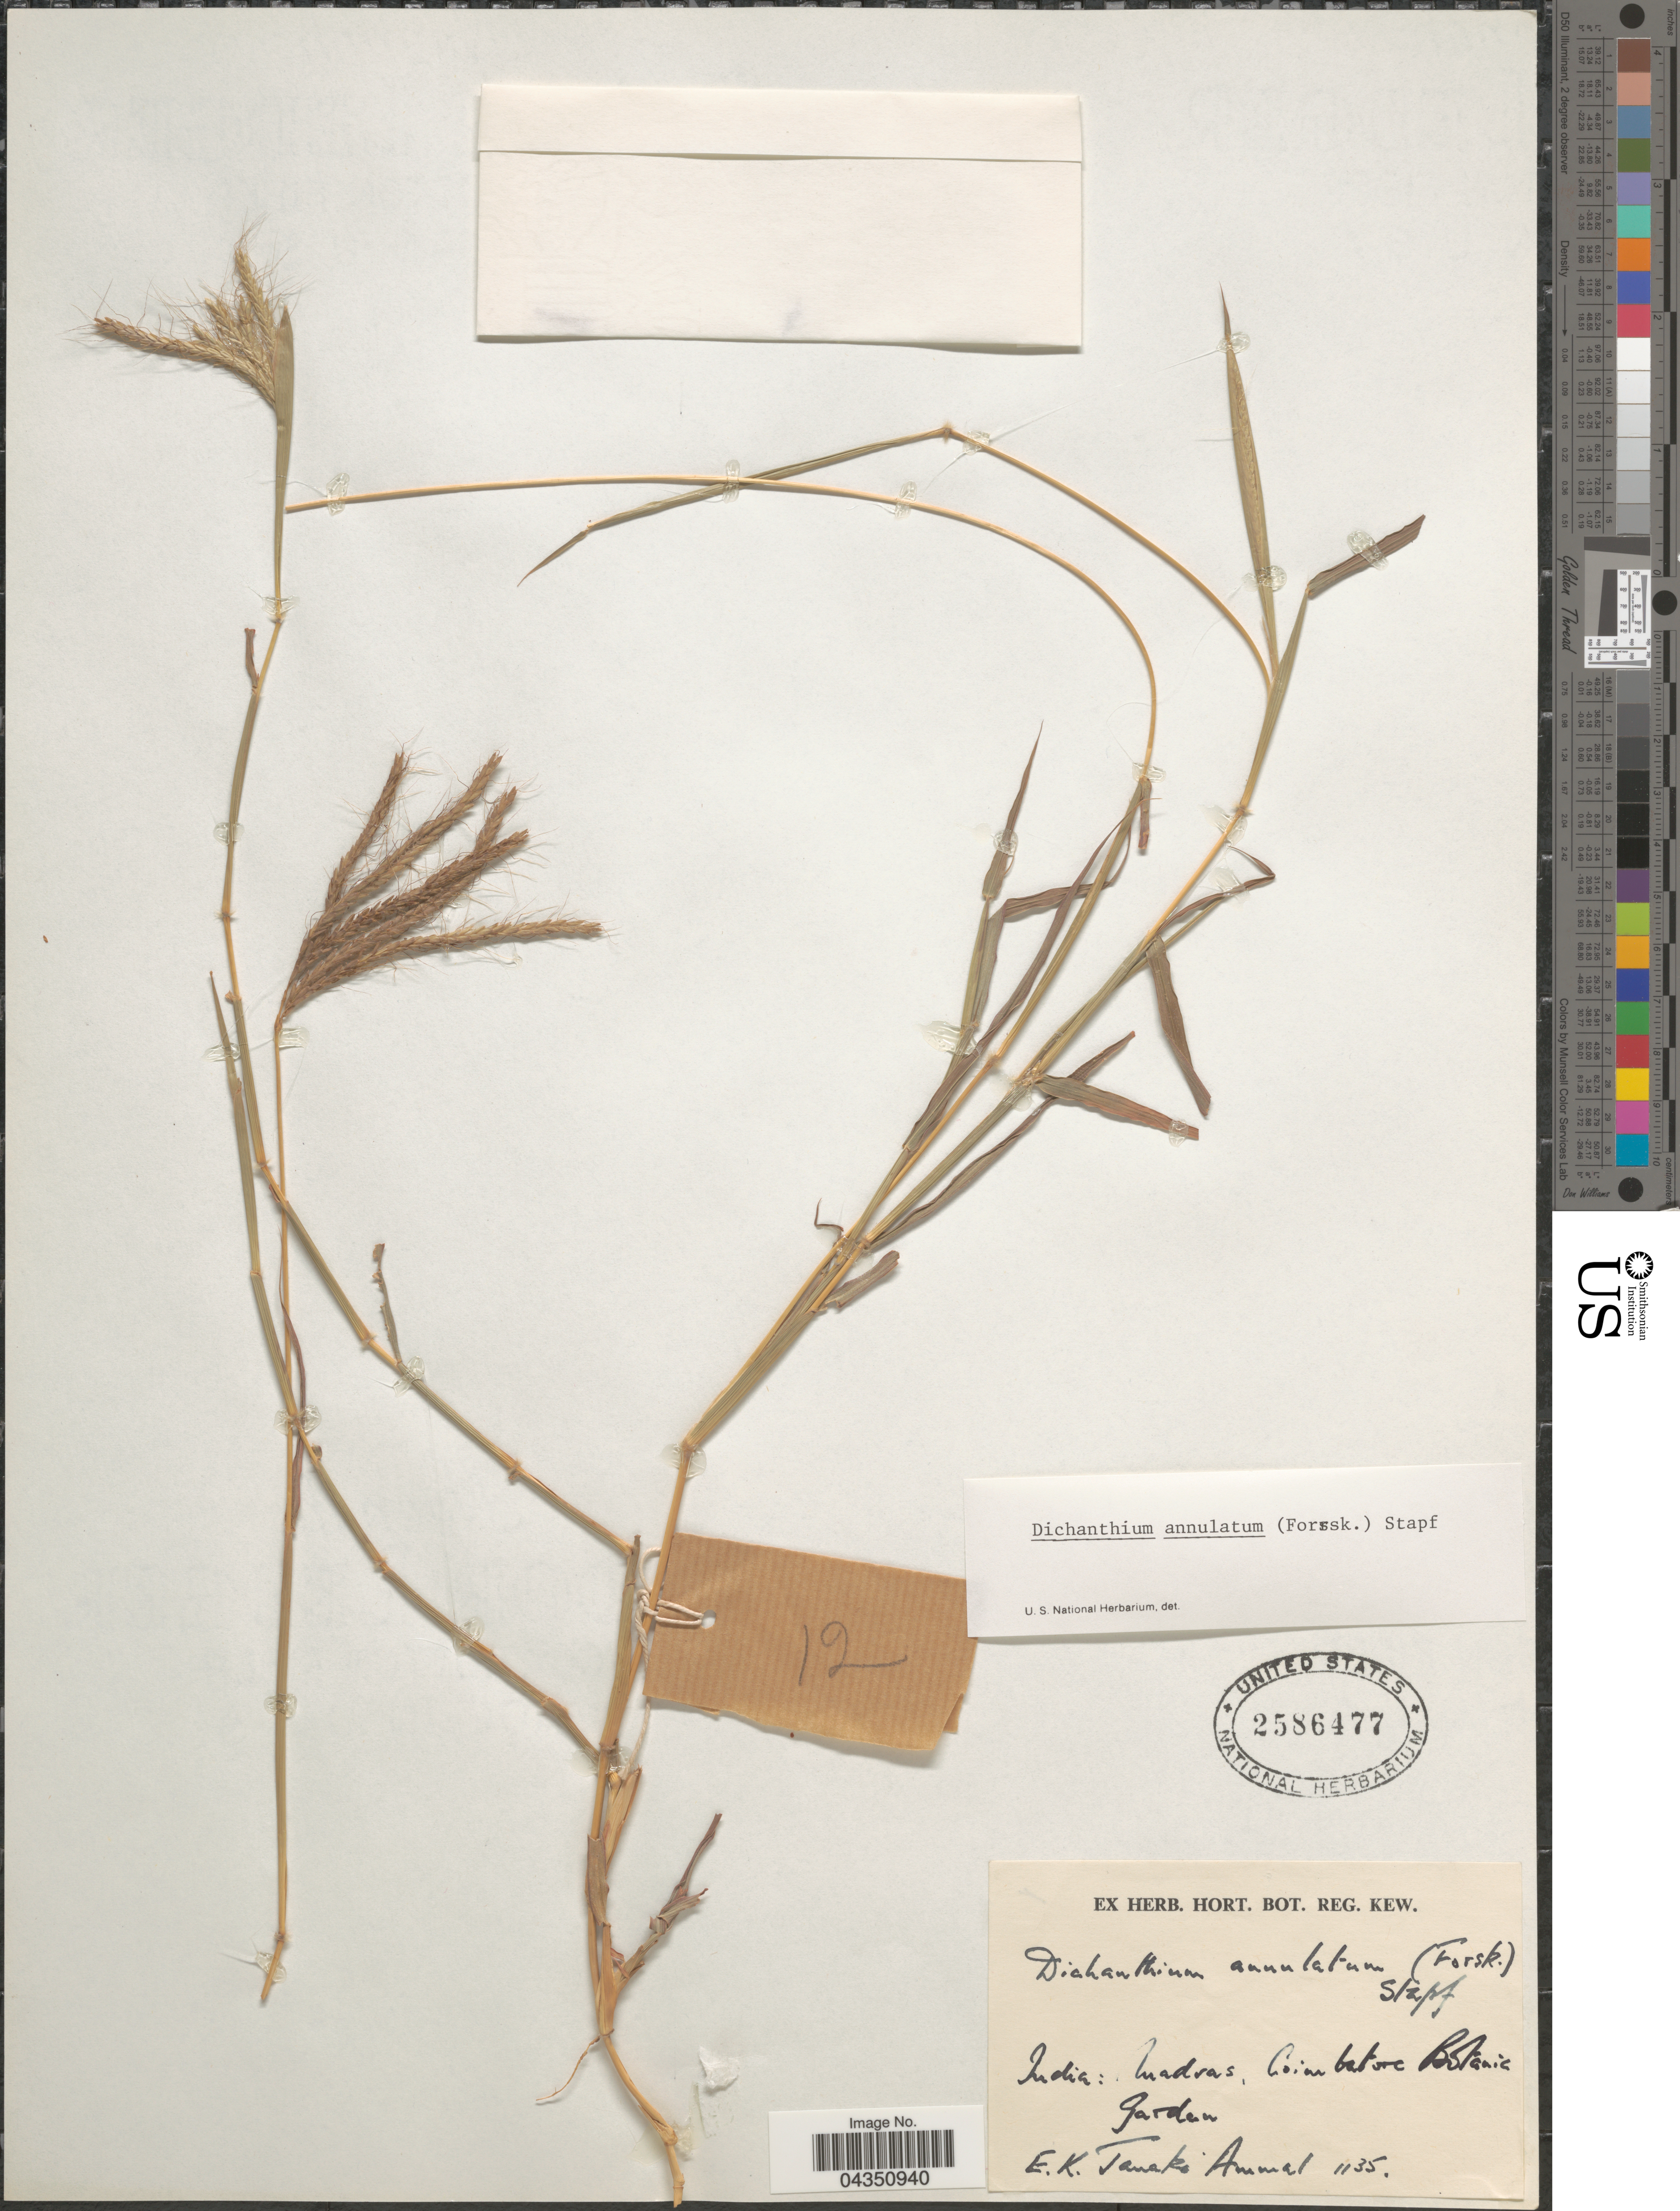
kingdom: Plantae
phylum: Tracheophyta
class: Liliopsida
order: Poales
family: Poaceae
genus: Dichanthium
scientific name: Dichanthium annulatum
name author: (Forssk.) Stapf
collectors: E. Janaki Ammal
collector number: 1135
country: India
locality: Madras, Coimbatore Botanic Garden.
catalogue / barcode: US 2586477